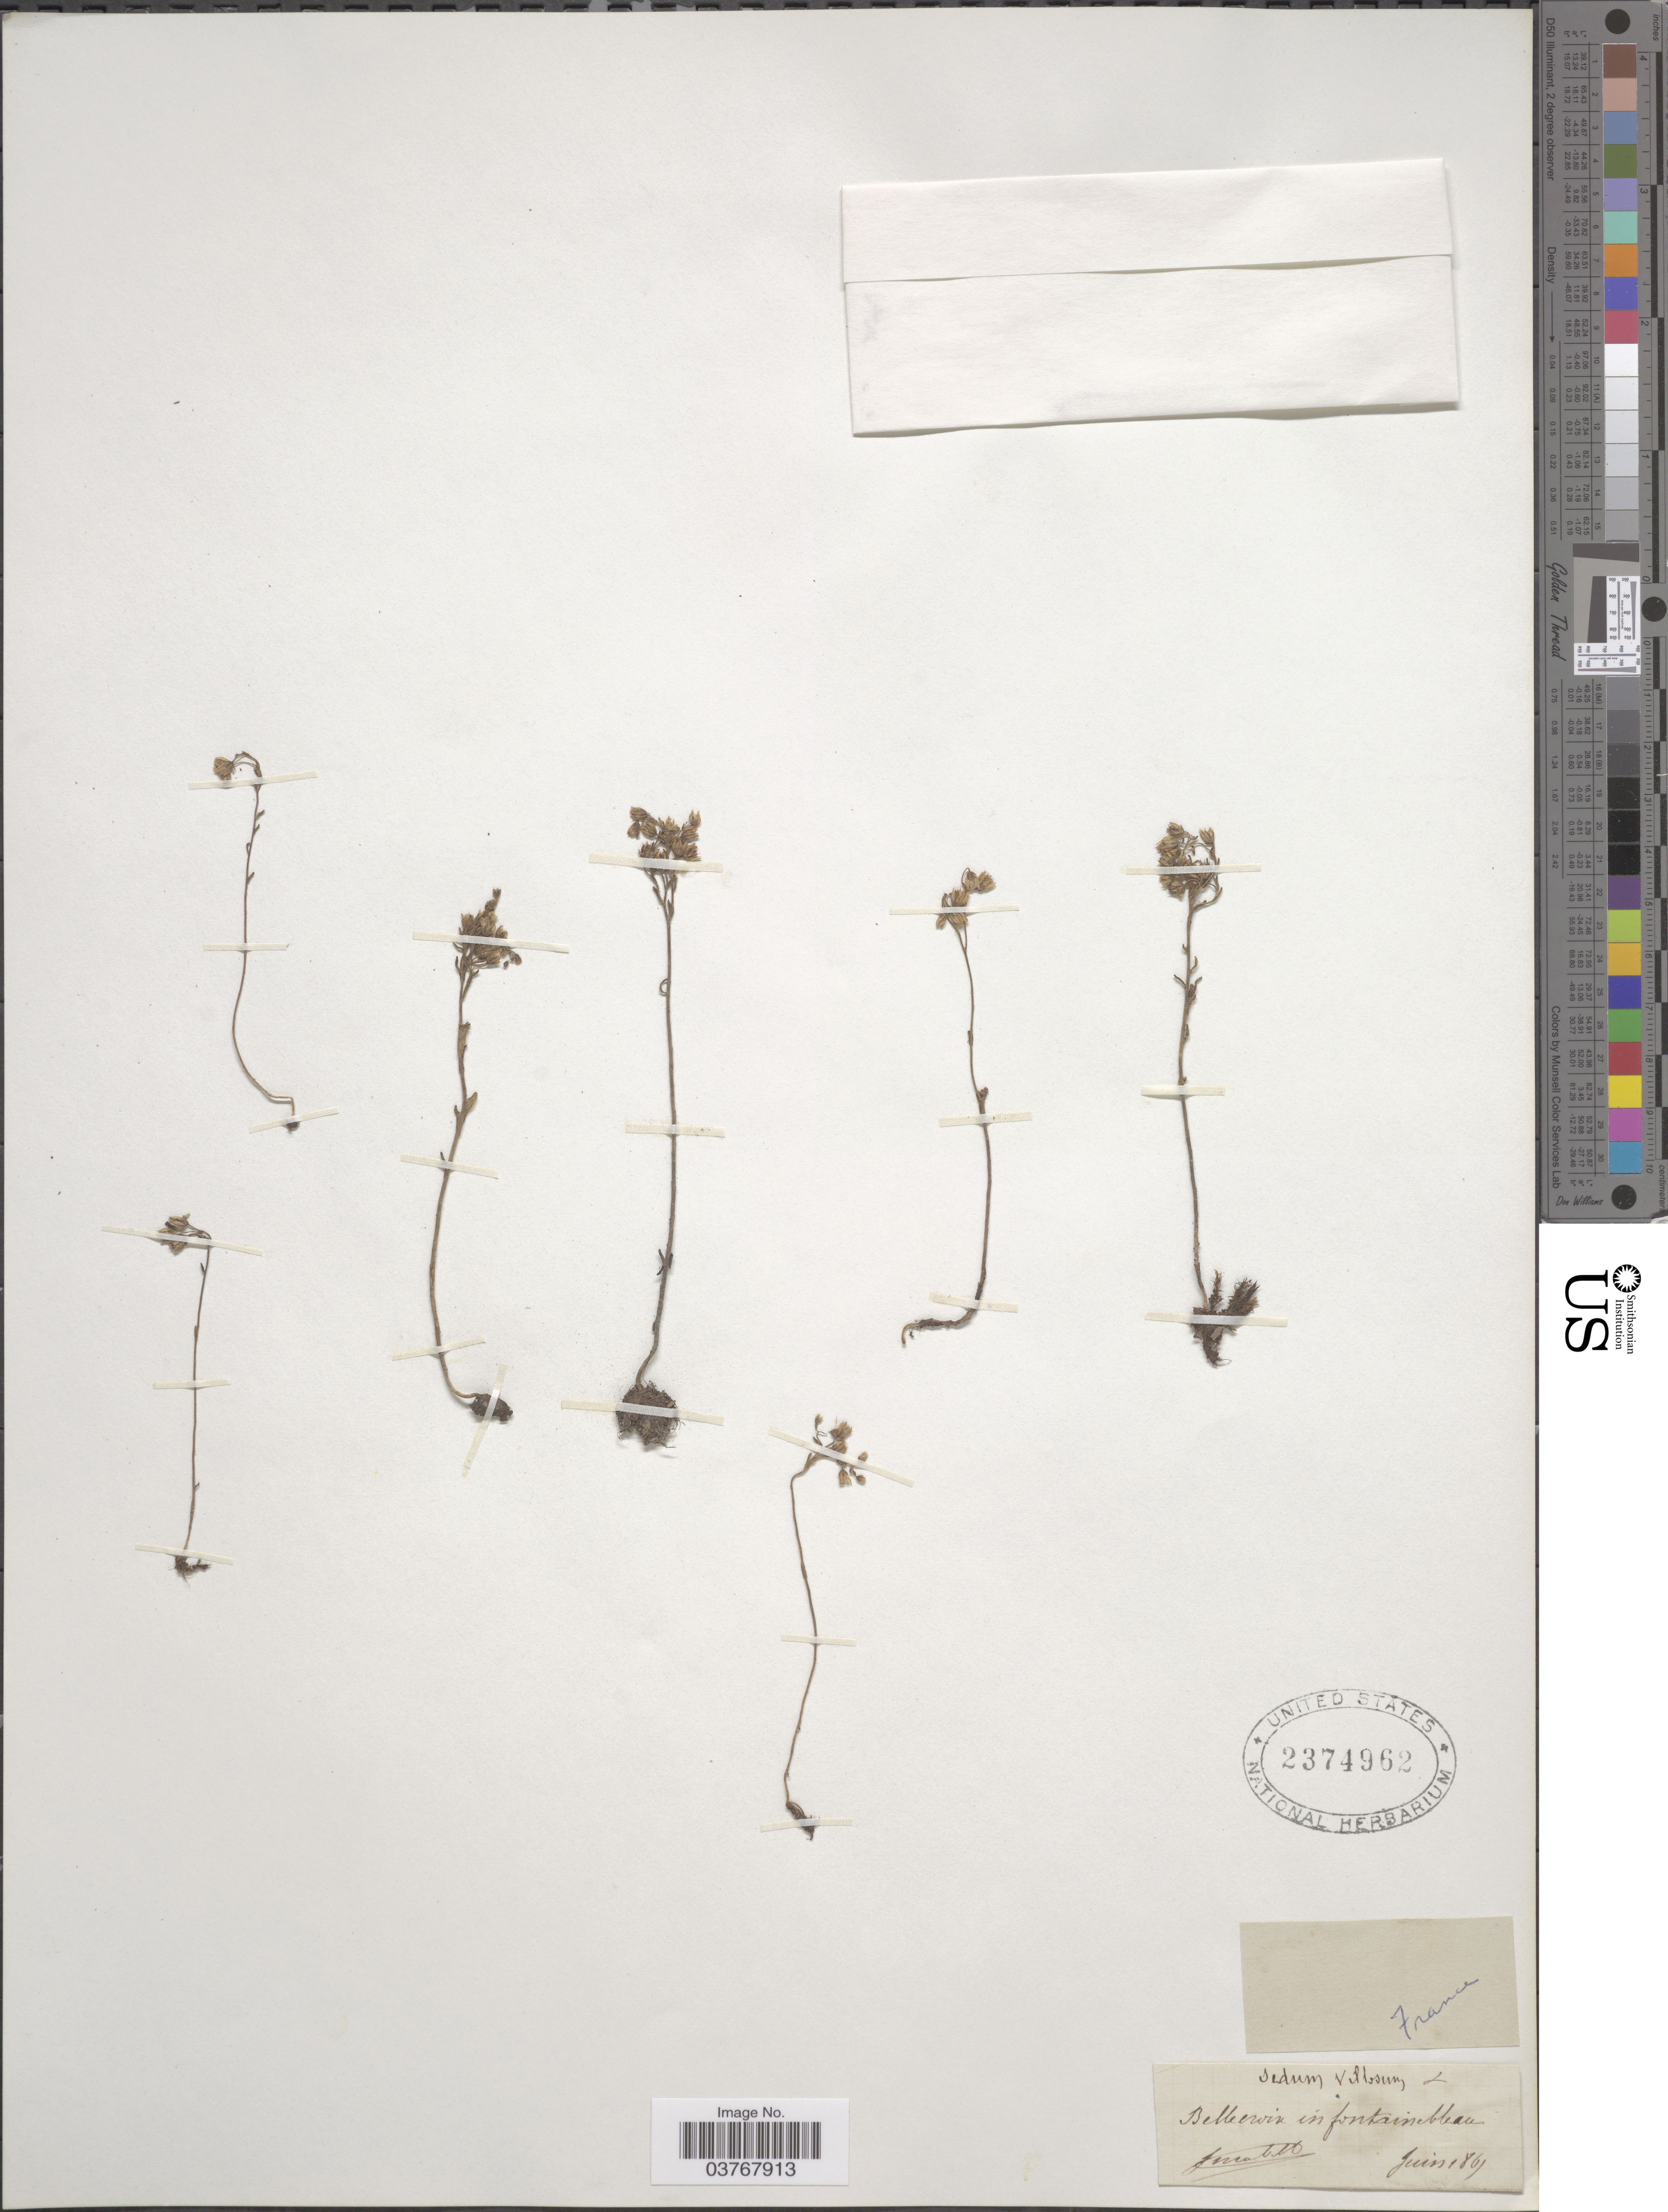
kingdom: Plantae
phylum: Tracheophyta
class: Magnoliopsida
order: Saxifragales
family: Crassulaceae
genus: Sedum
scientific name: Sedum villosum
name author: L.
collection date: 1865-06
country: France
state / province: Île-de-France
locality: Belleewir in fontainebleau.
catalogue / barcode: US 2374962